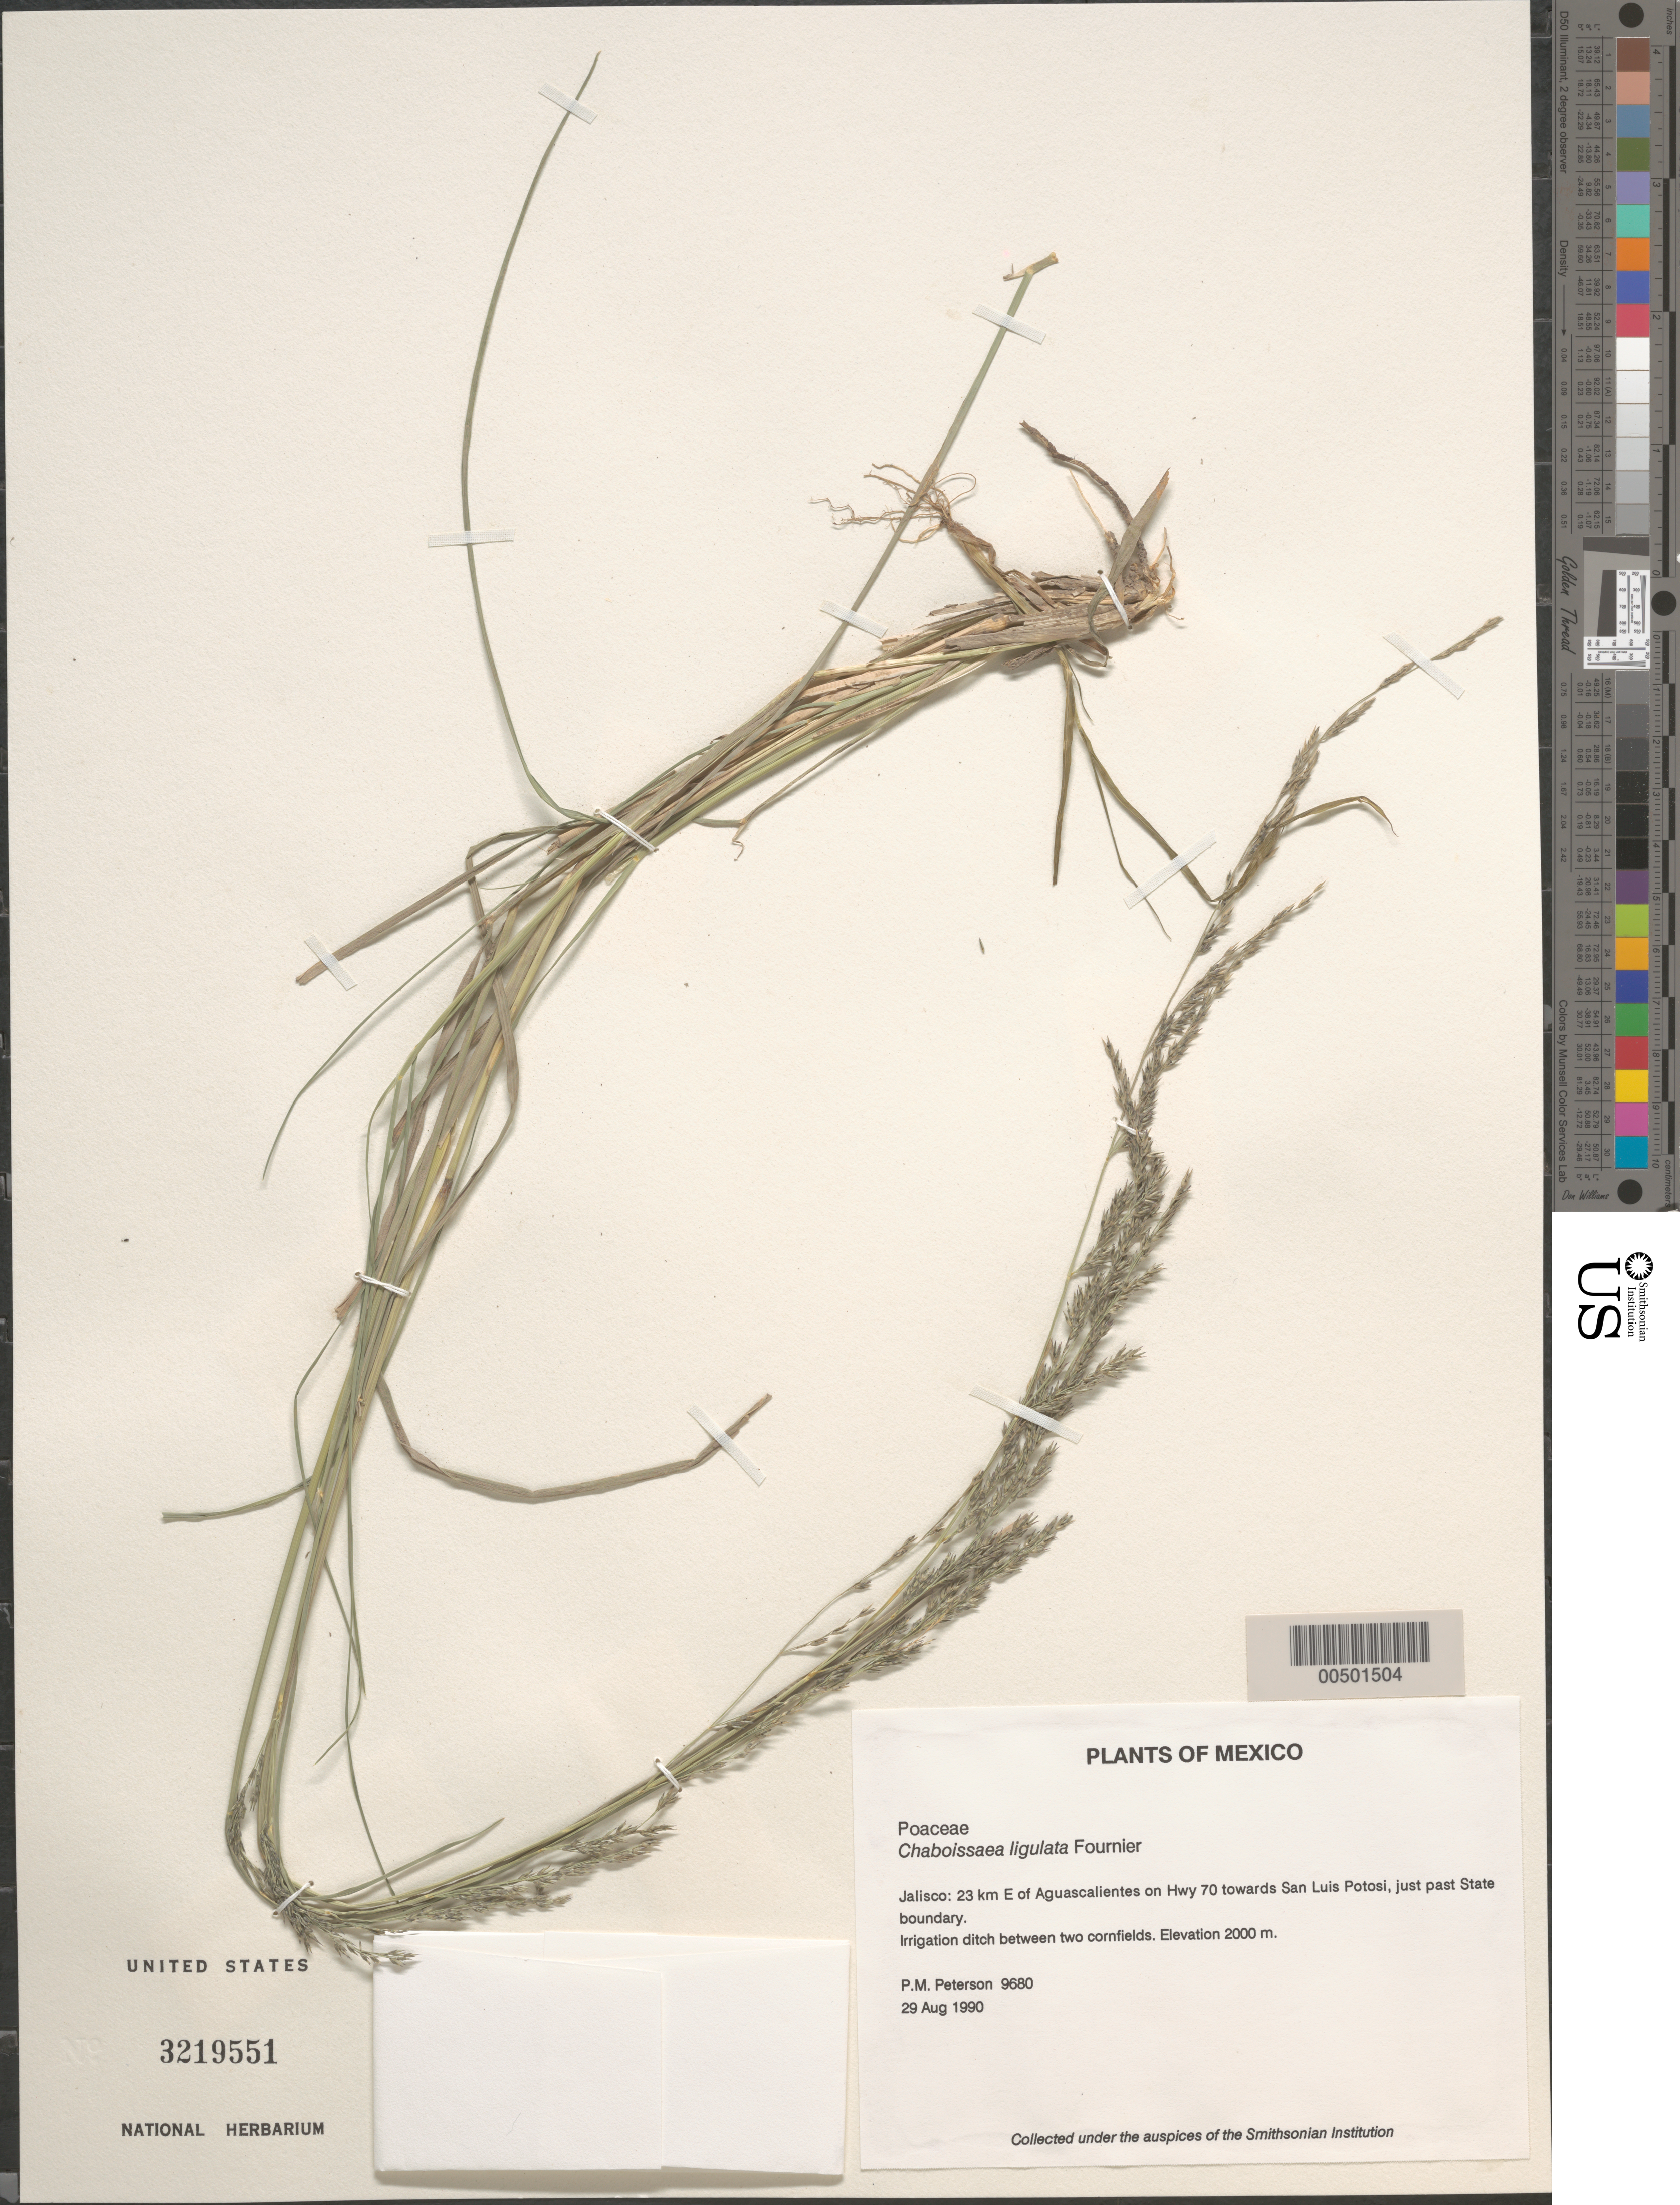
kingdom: Plantae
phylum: Tracheophyta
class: Liliopsida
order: Poales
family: Poaceae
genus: Chaboissaea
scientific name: Chaboissaea ligulata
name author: E. Fourn.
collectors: P. M. Peterson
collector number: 09680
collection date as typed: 29 Aug 1990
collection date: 1990-08-29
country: Mexico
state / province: Jalisco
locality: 23 km E of Aguascalientes on Hwy 70 towards San Luis Potosi, just past state boundary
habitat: Irrigation ditch between two cornfields.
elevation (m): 2000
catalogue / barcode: US 3219551